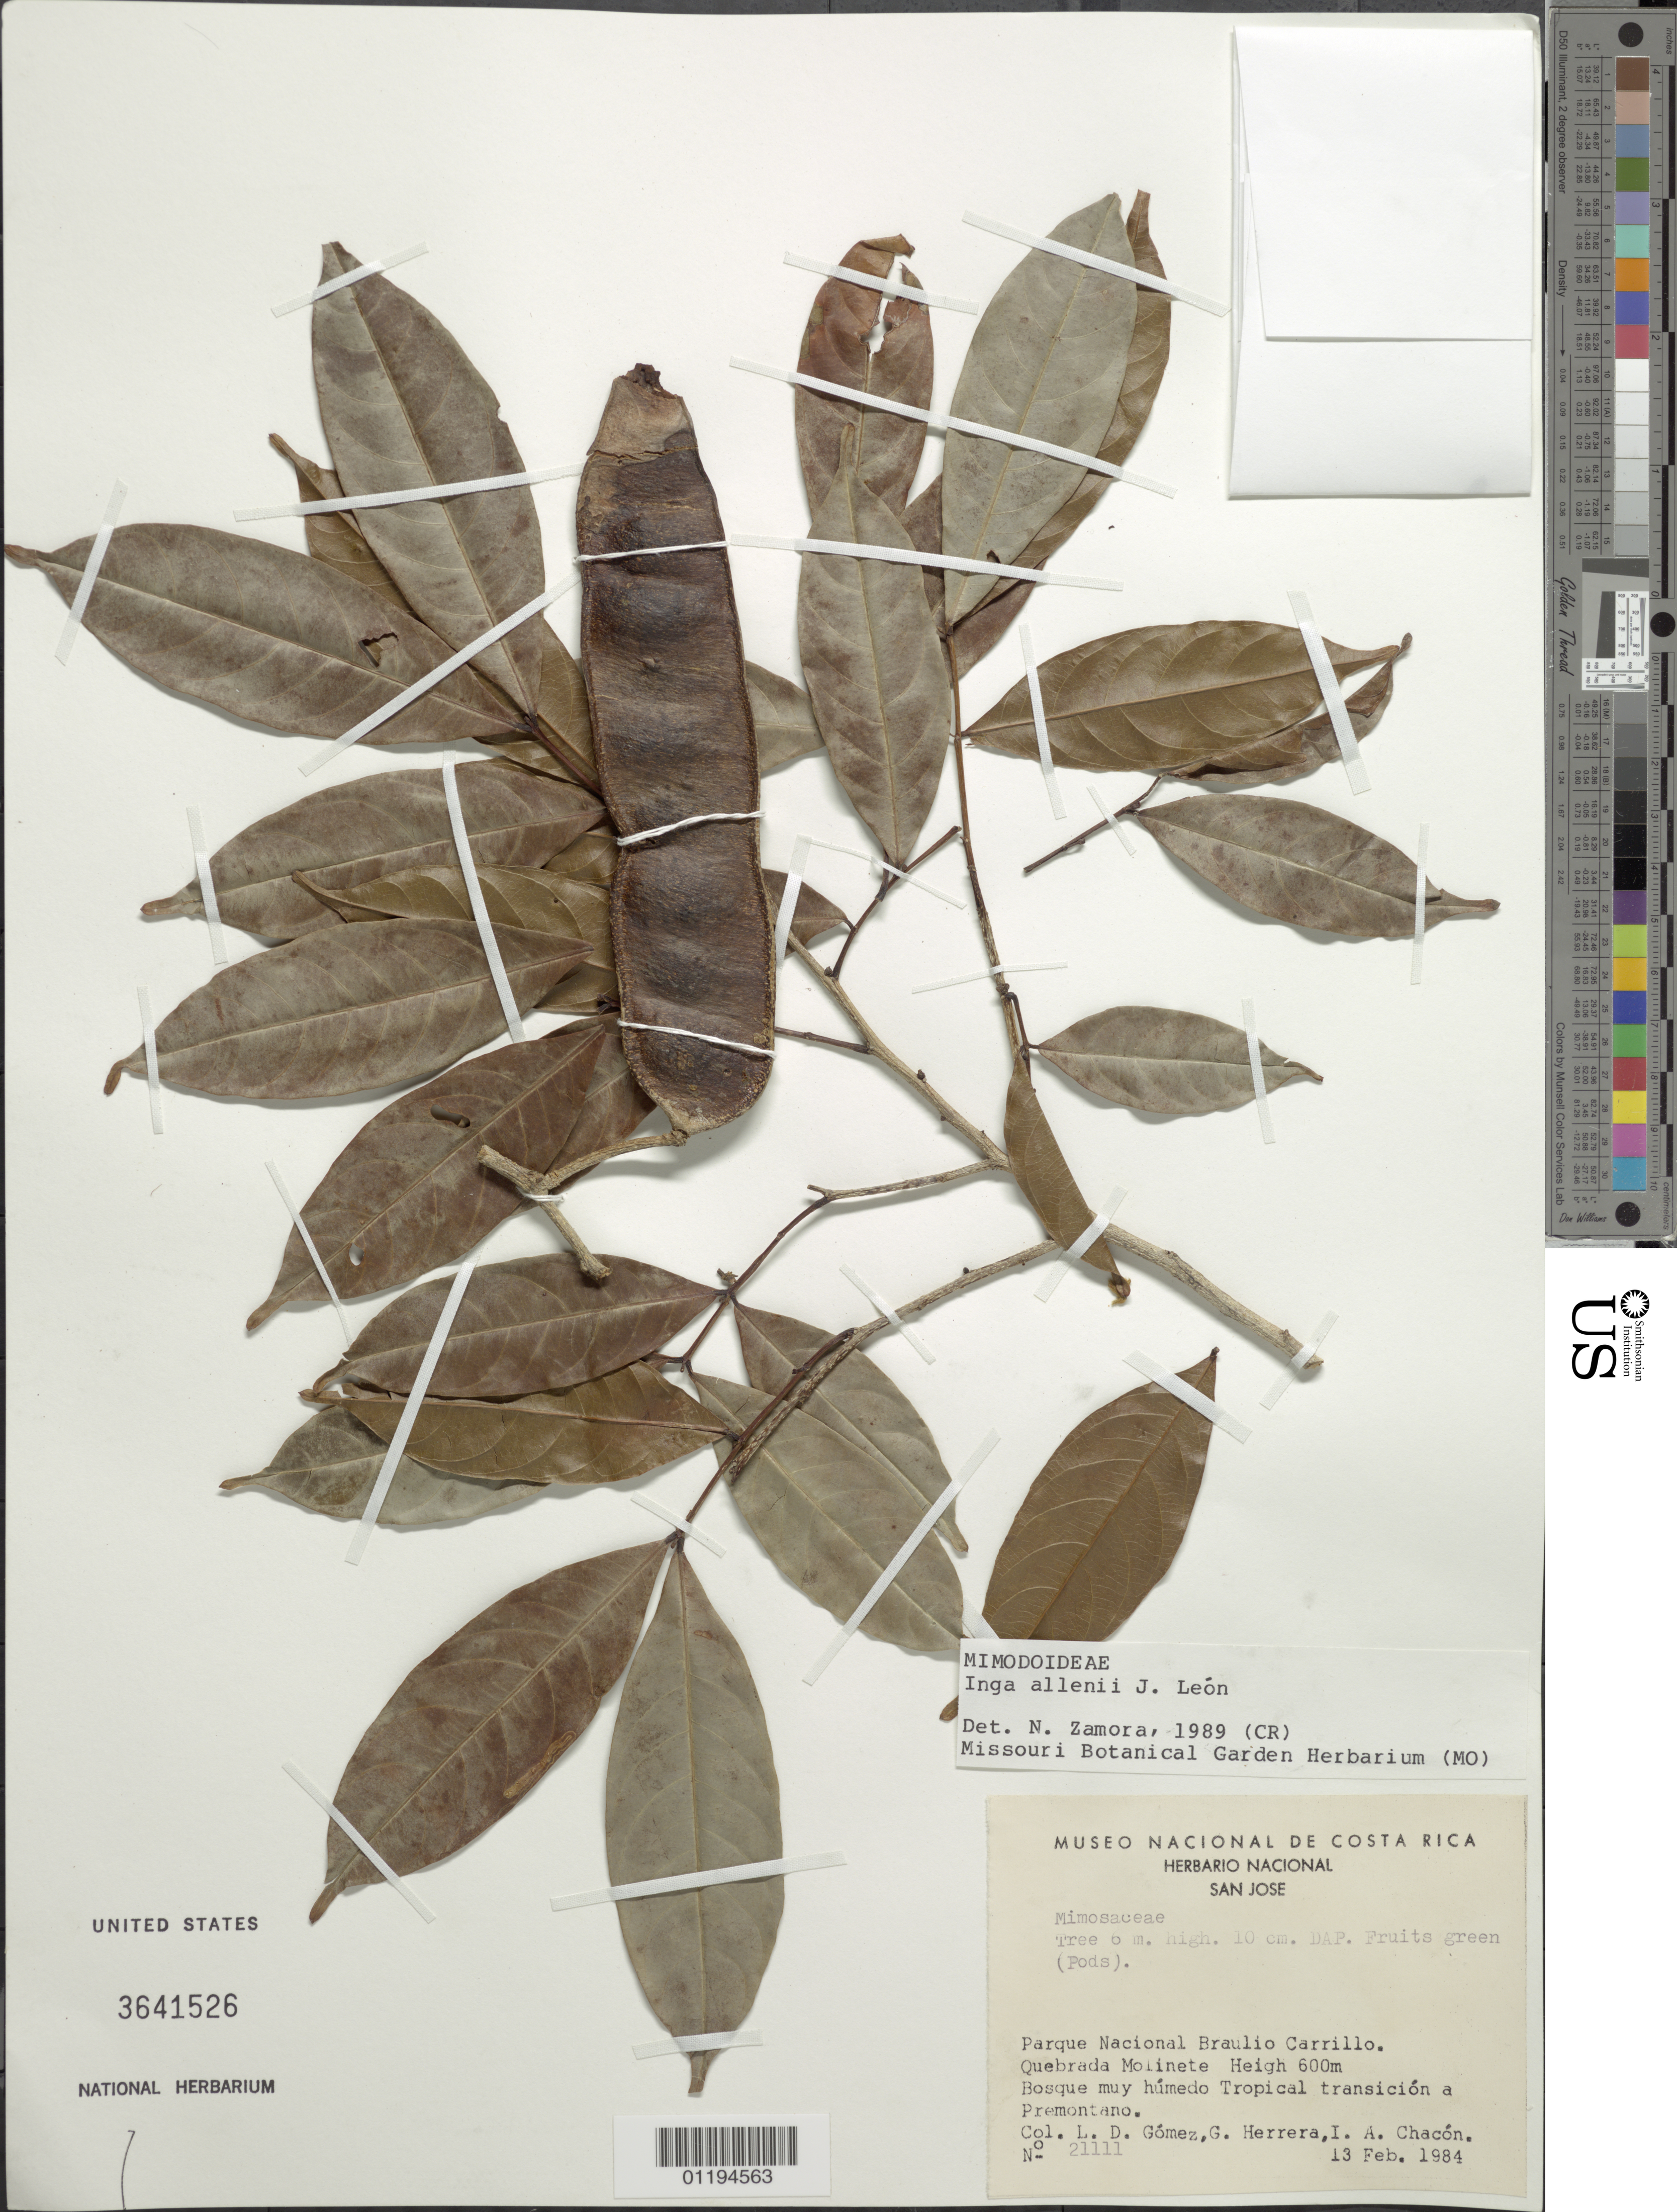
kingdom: Plantae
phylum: Tracheophyta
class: Magnoliopsida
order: Fabales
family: Fabaceae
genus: Inga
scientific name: Inga allenii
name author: J. León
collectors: L. D. Gómez, G. Herrera & A. Chacón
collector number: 21111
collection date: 1984-02-13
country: Costa Rica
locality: Braulio Carrillo National Park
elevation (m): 600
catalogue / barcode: US 3641526